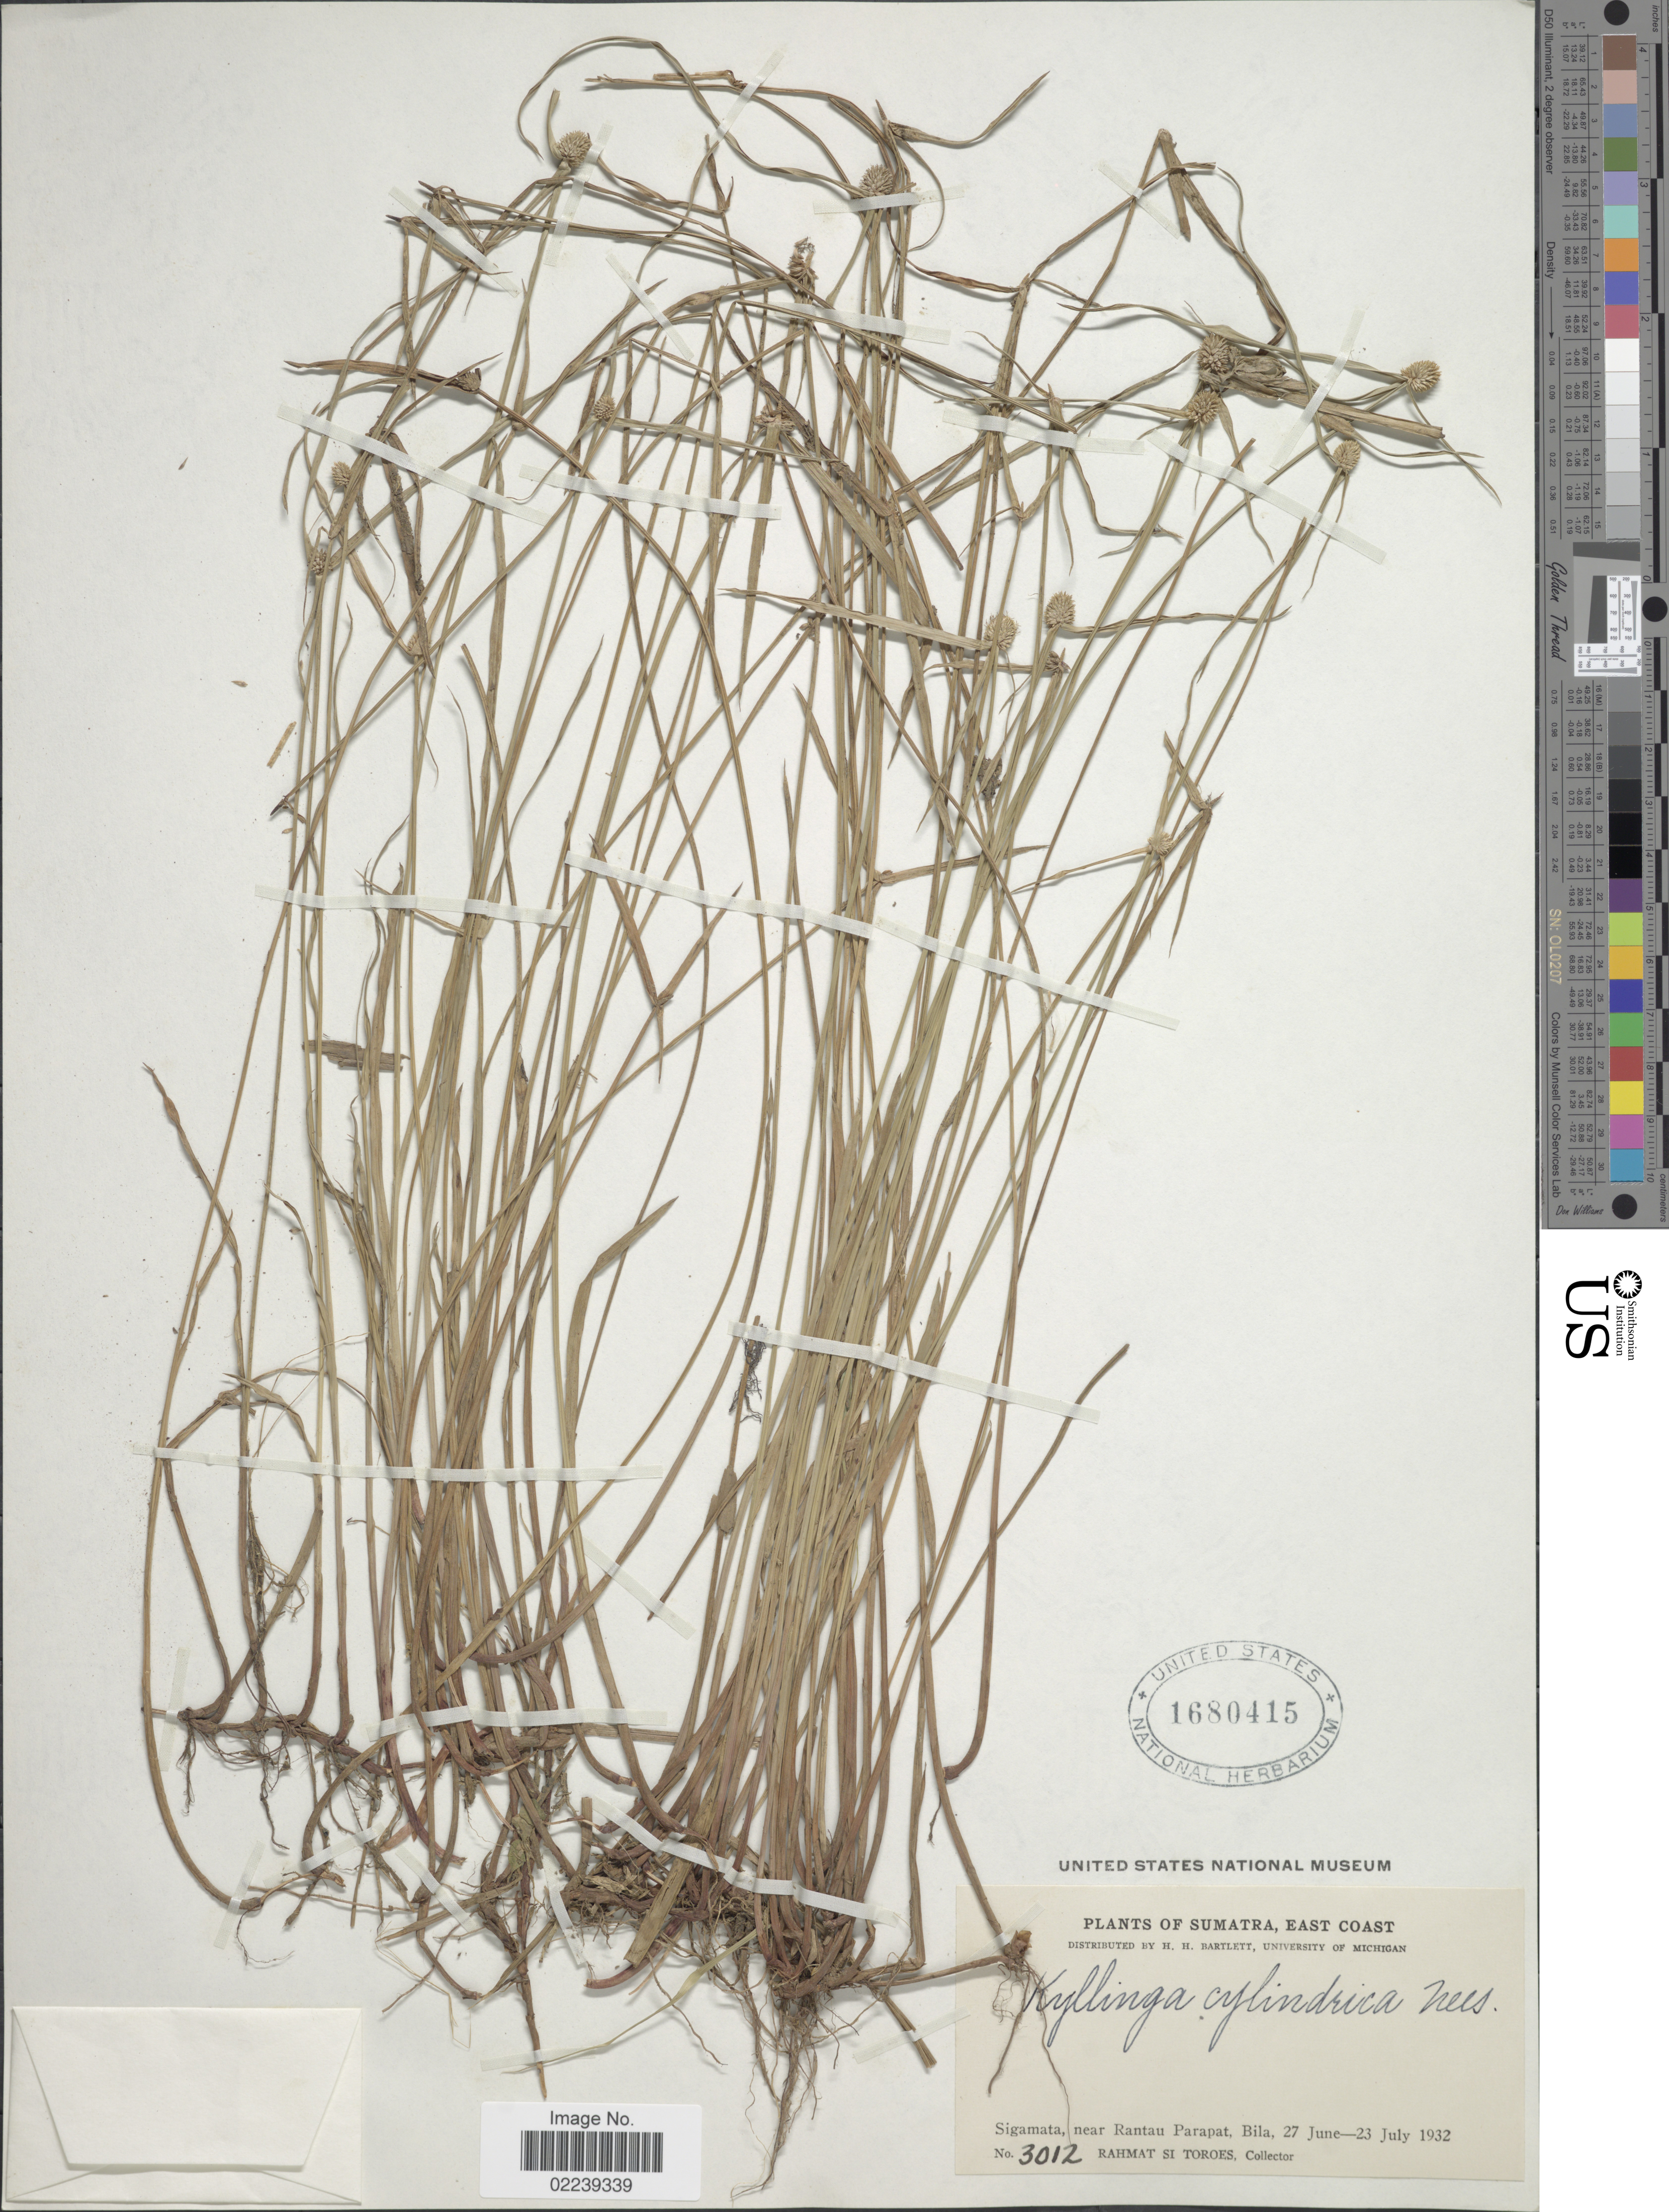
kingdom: Plantae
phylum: Tracheophyta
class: Liliopsida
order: Poales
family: Cyperaceae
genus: Cyperus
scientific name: Cyperus brevifolius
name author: (Rottb.) Hassk.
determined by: Strong, M. T., (US), Smithsonian Institution - National Museum of Natural History (UNITED STATES)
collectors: Rahmat Si Boeea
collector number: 3012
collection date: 1932-06-27/1932-07-23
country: Indonesia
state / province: Sumatra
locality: East Coast, Sigamata, near Rantau Parapat, Bila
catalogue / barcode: US 1680415